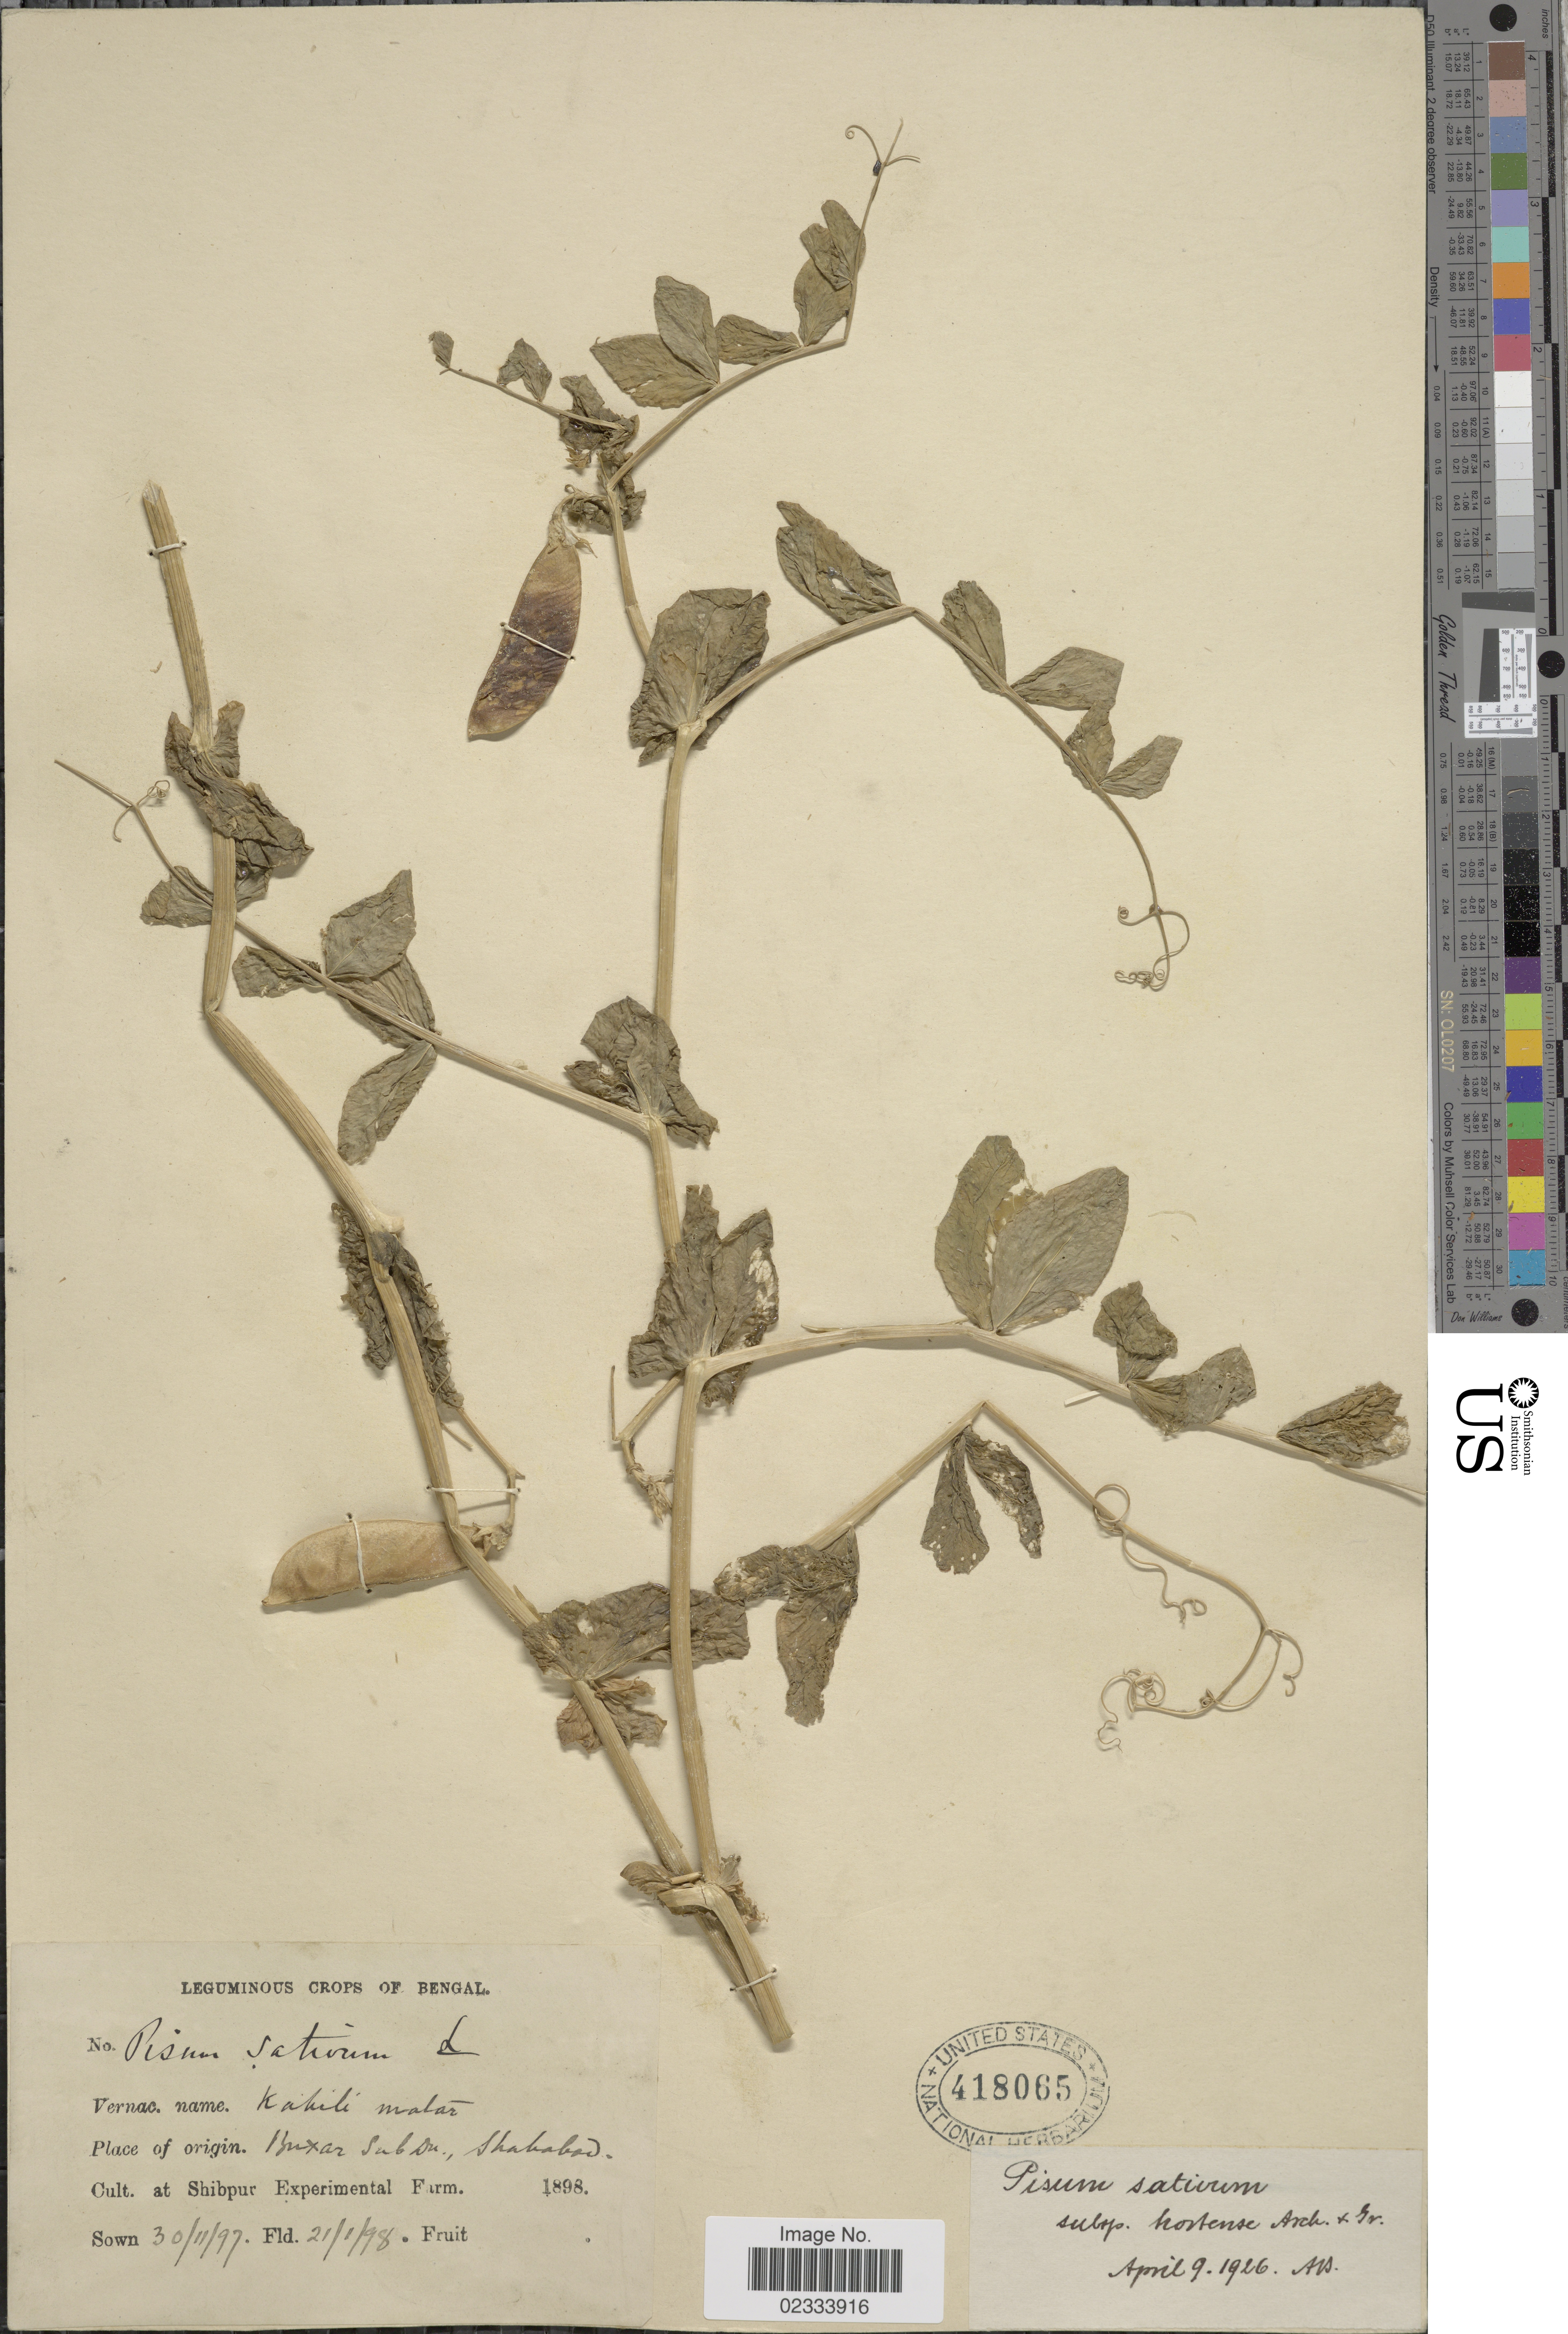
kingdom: Plantae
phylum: Tracheophyta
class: Magnoliopsida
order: Fabales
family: Fabaceae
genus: Pisum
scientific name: Pisum sativum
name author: L.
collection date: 1898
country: India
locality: Bengal, Buxar Subdn., Shahabad, Shibpur Experimental Farm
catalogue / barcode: US 418065